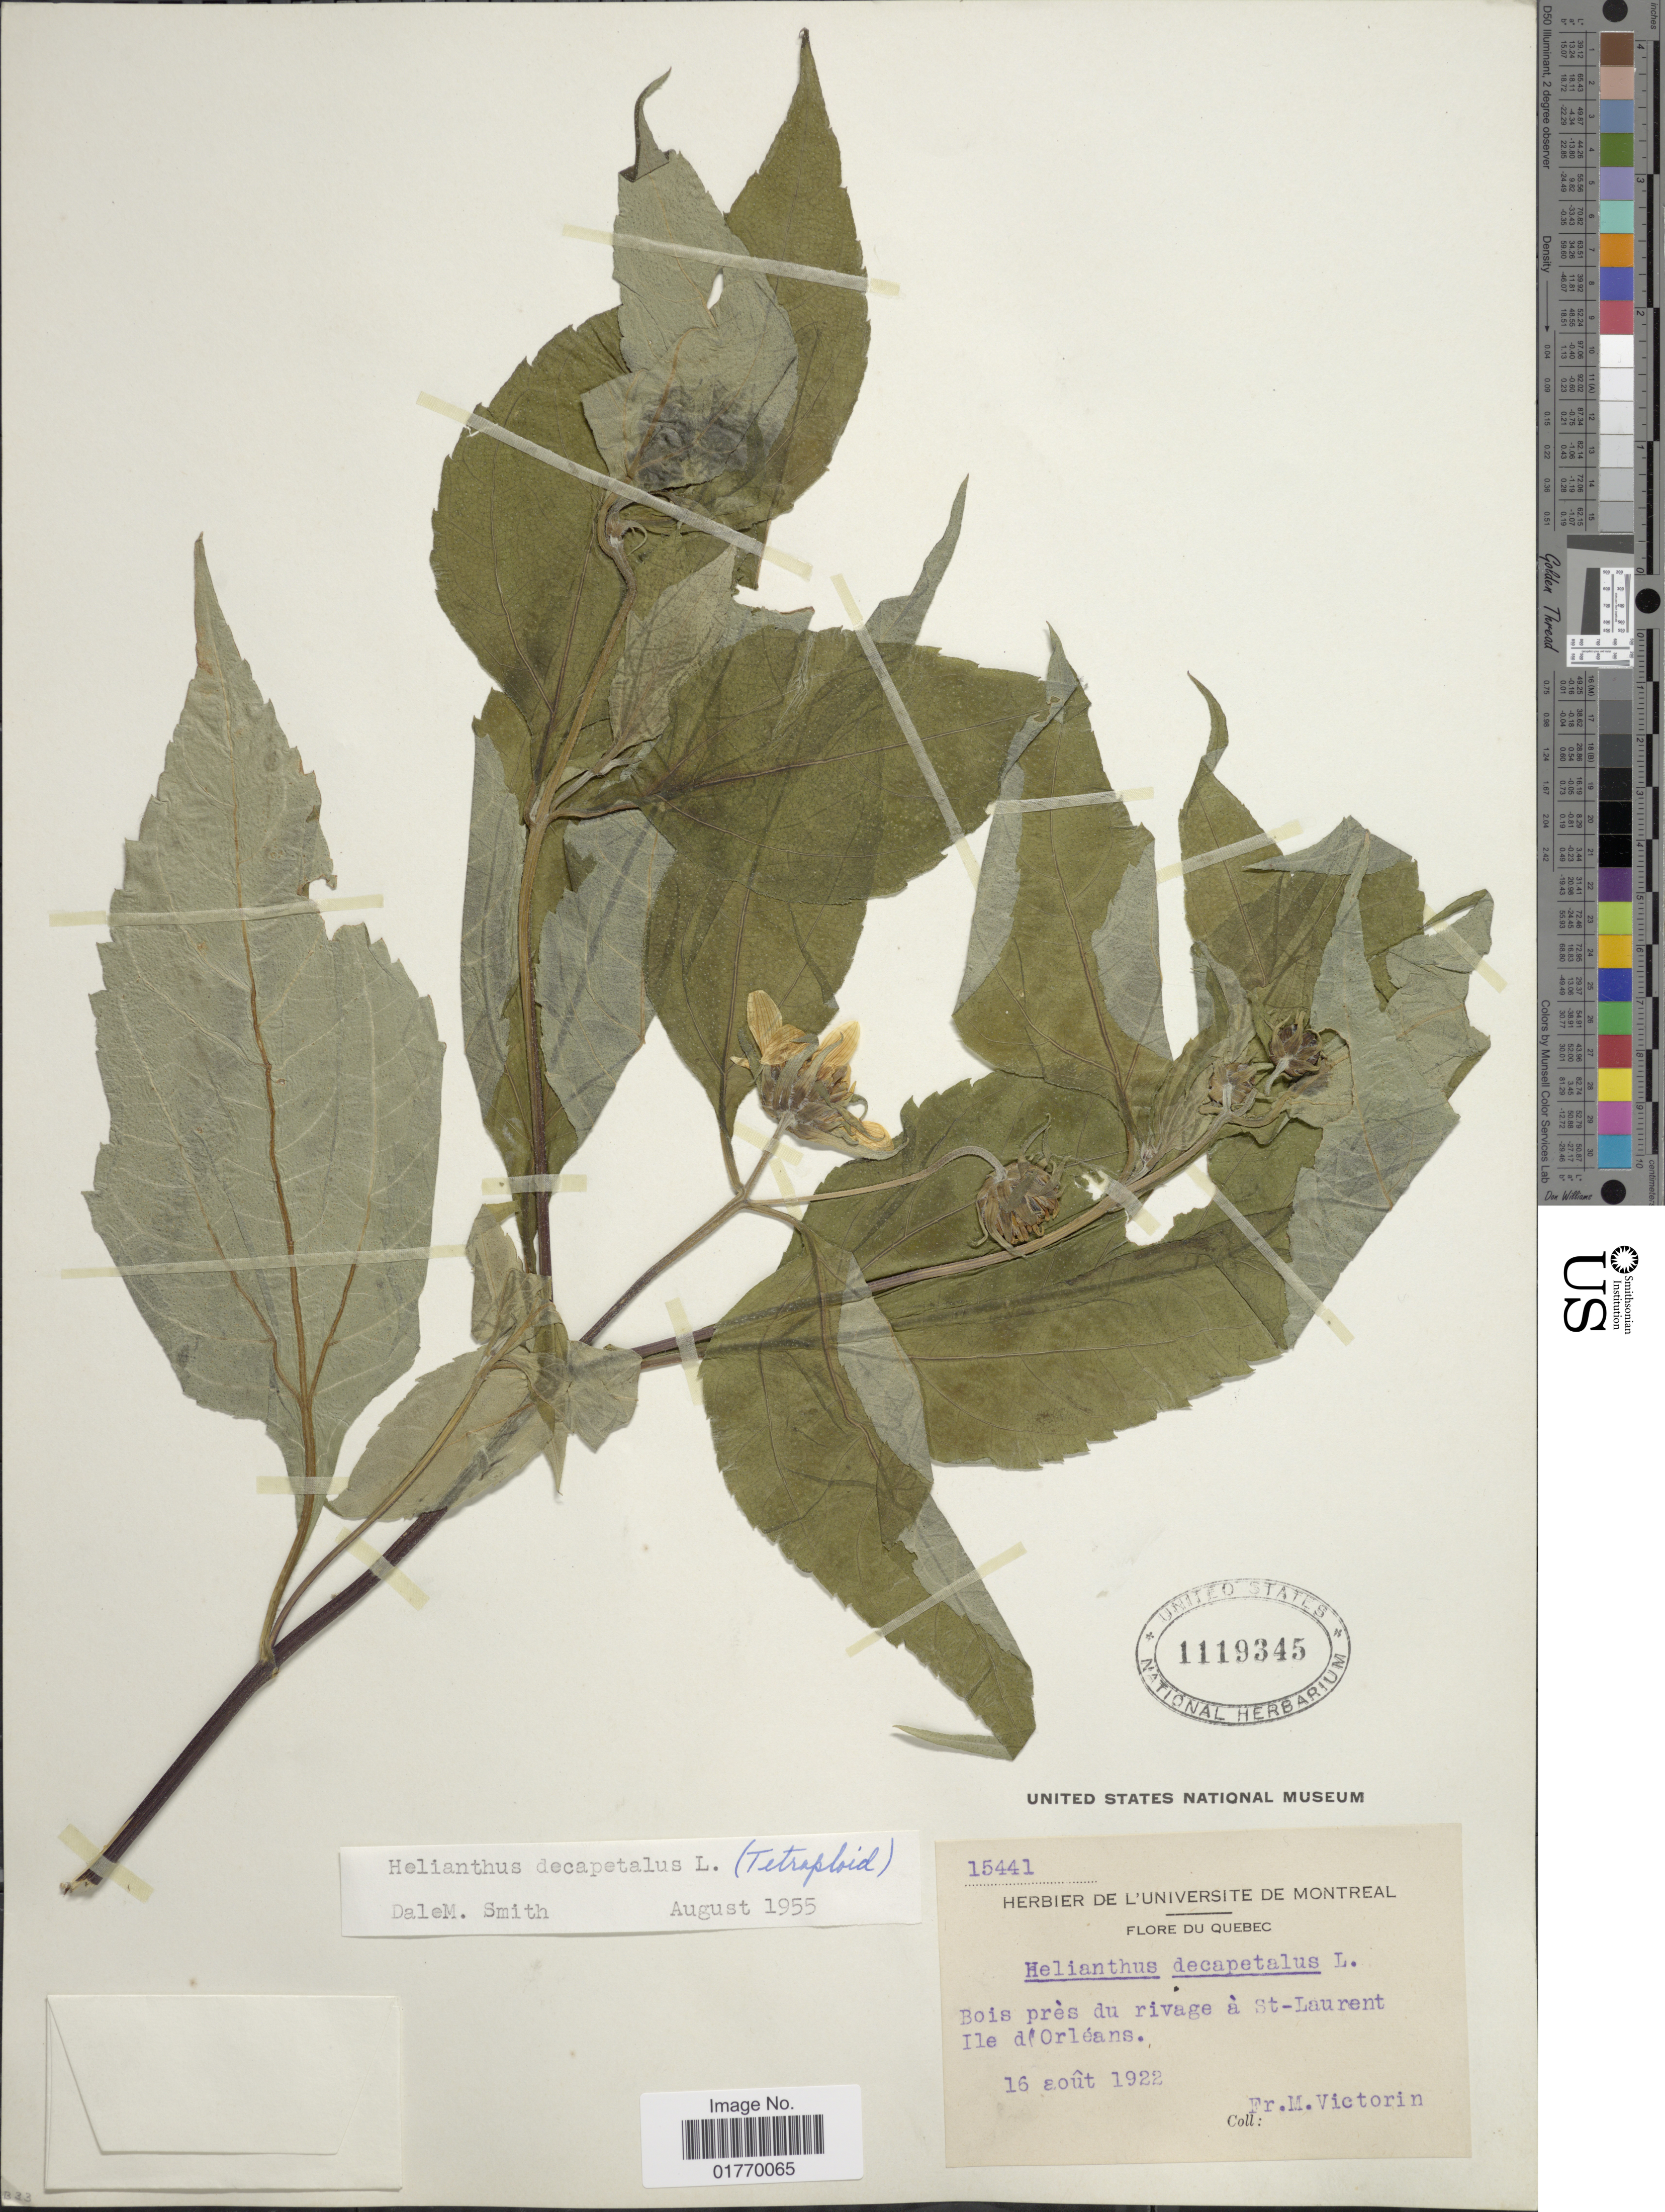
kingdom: Plantae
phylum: Tracheophyta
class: Magnoliopsida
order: Asterales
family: Asteraceae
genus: Helianthus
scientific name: Helianthus decapetalus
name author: L.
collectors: Fr. Marie-Victorin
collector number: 15441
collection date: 1922-08-16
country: Canada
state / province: Quebec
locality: Bois pres du rivage a St-Laurent Ile d' Orleans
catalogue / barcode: US 1119345